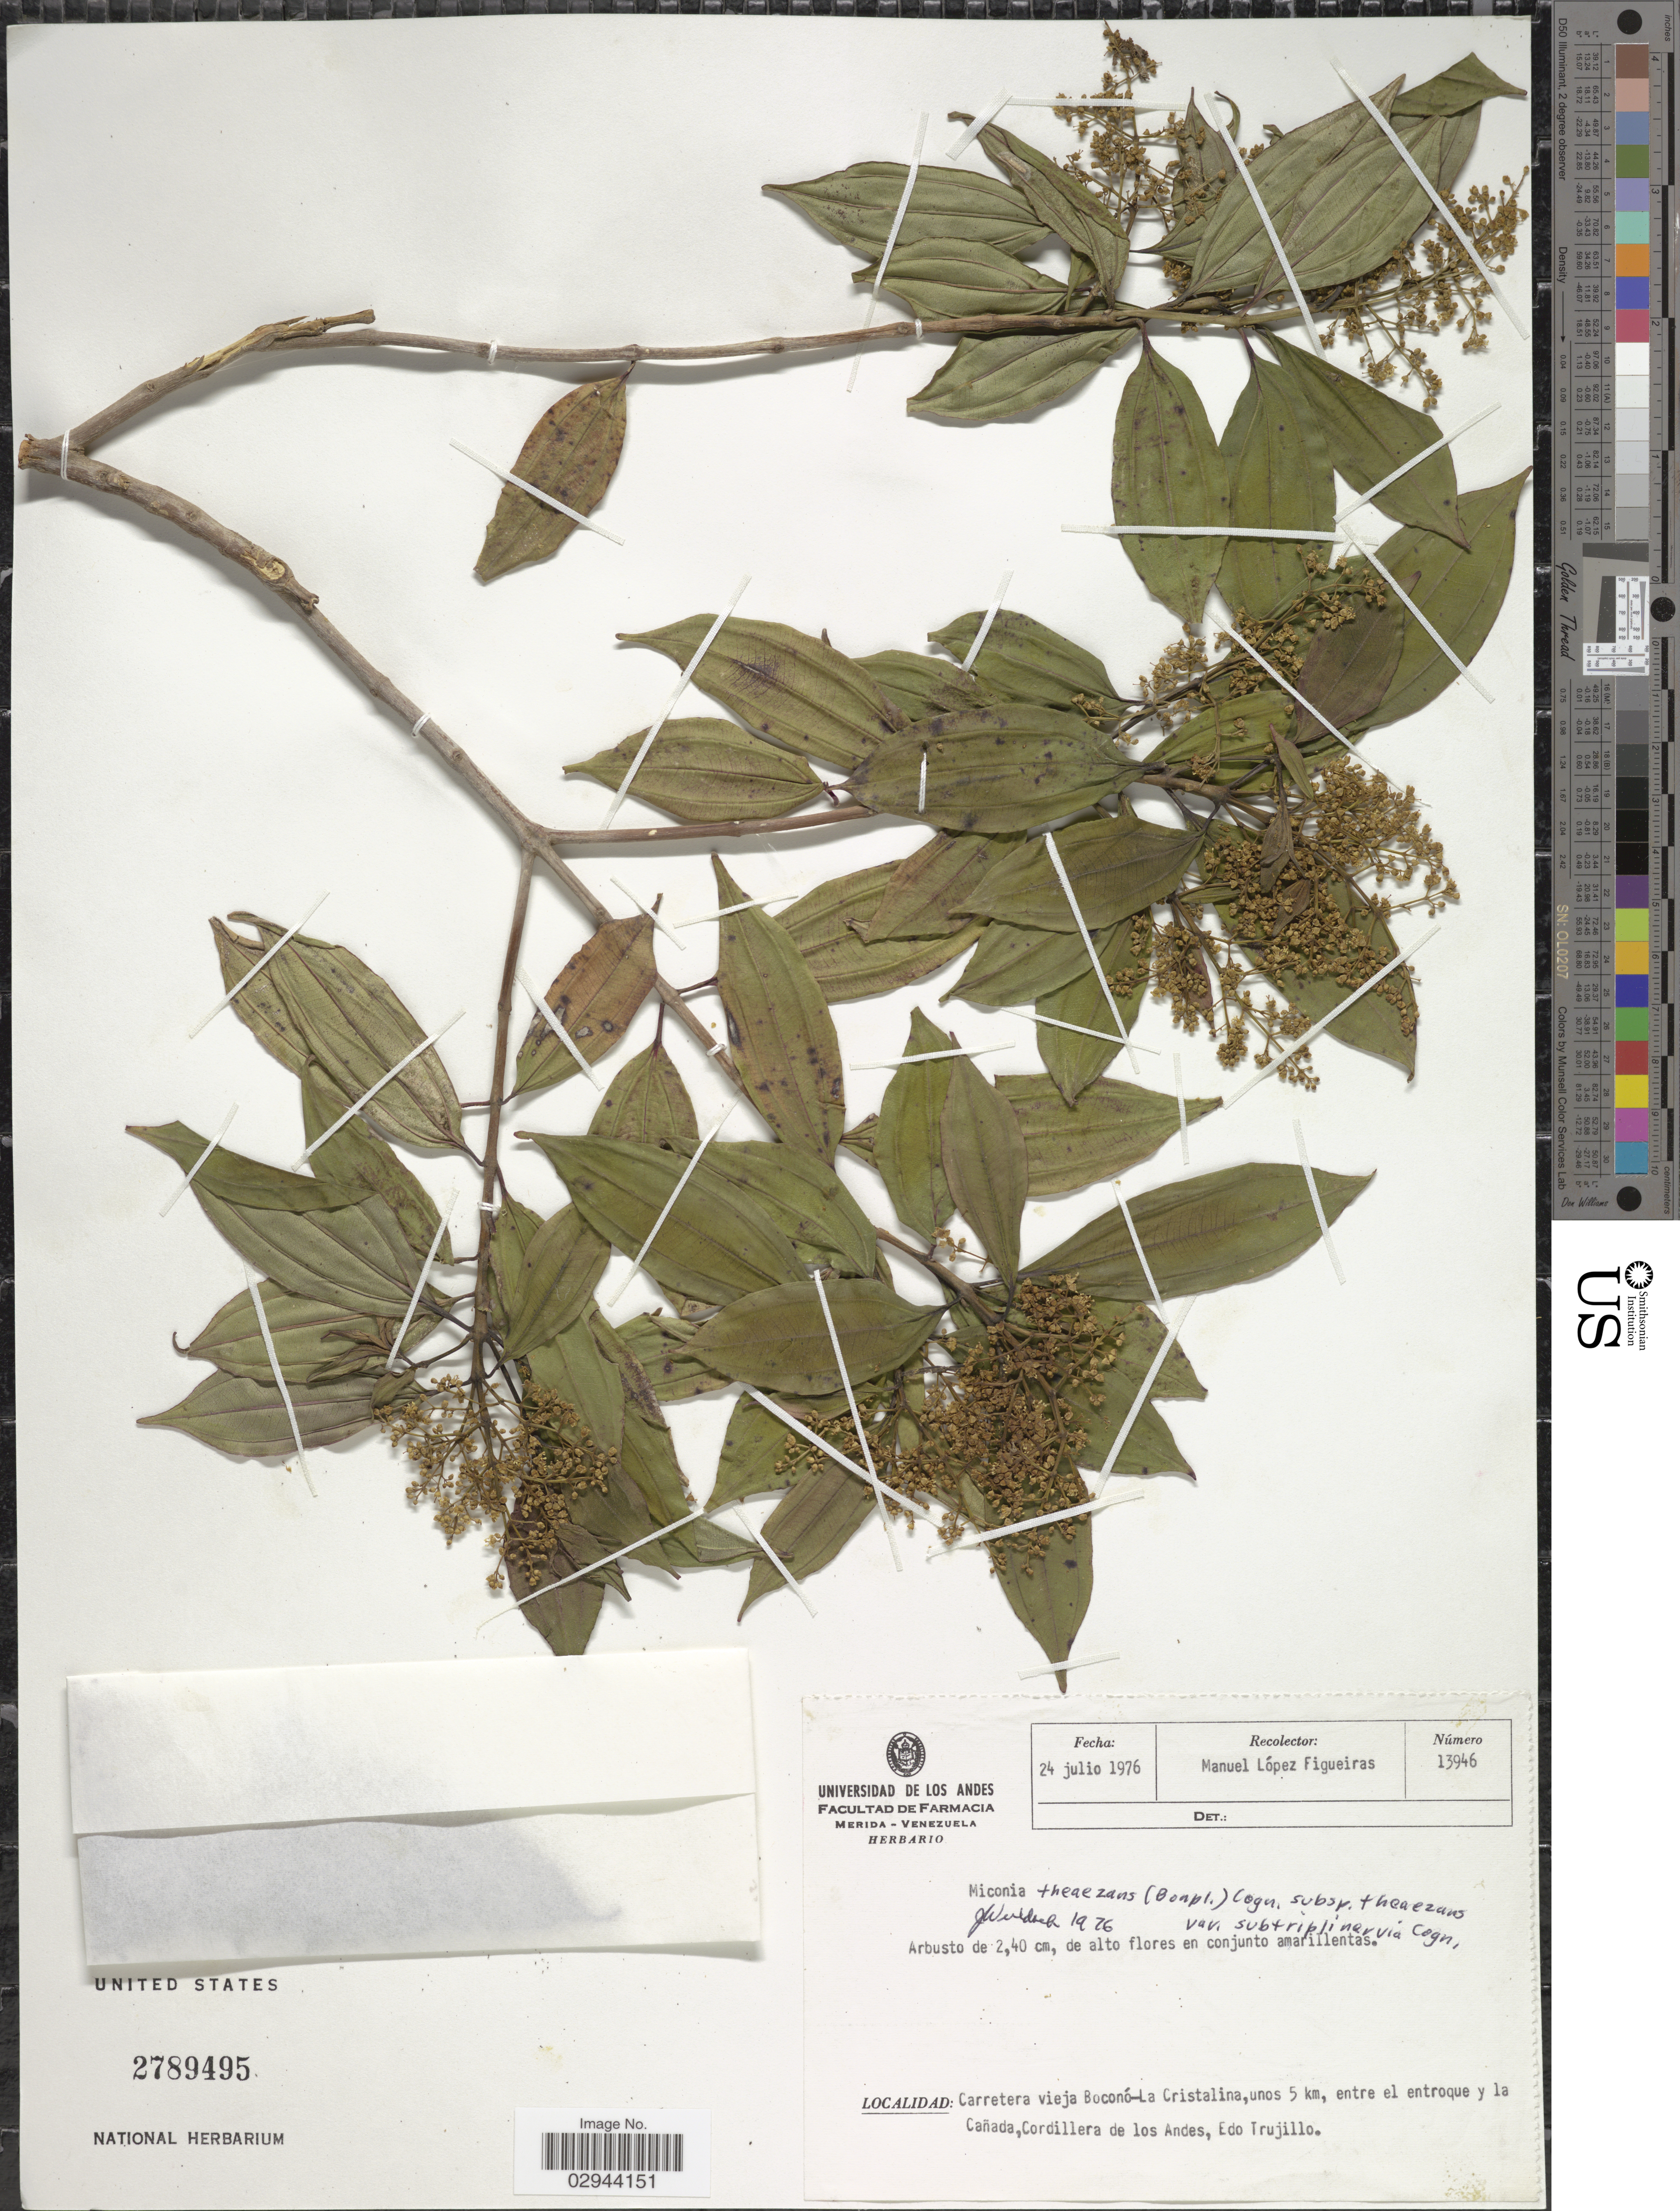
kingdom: Plantae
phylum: Tracheophyta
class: Magnoliopsida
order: Myrtales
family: Melastomataceae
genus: Miconia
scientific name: Miconia theizans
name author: (Bonpl.) Cogn.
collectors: M. López Figueiras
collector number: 13946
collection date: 1976-07-24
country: Venezuela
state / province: Trujillo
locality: Carretera vieja Boconó-La Cristalina, unos 5 km., entre el entroque y la Cañada, Cordillera de los Andes.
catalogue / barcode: US 2789495